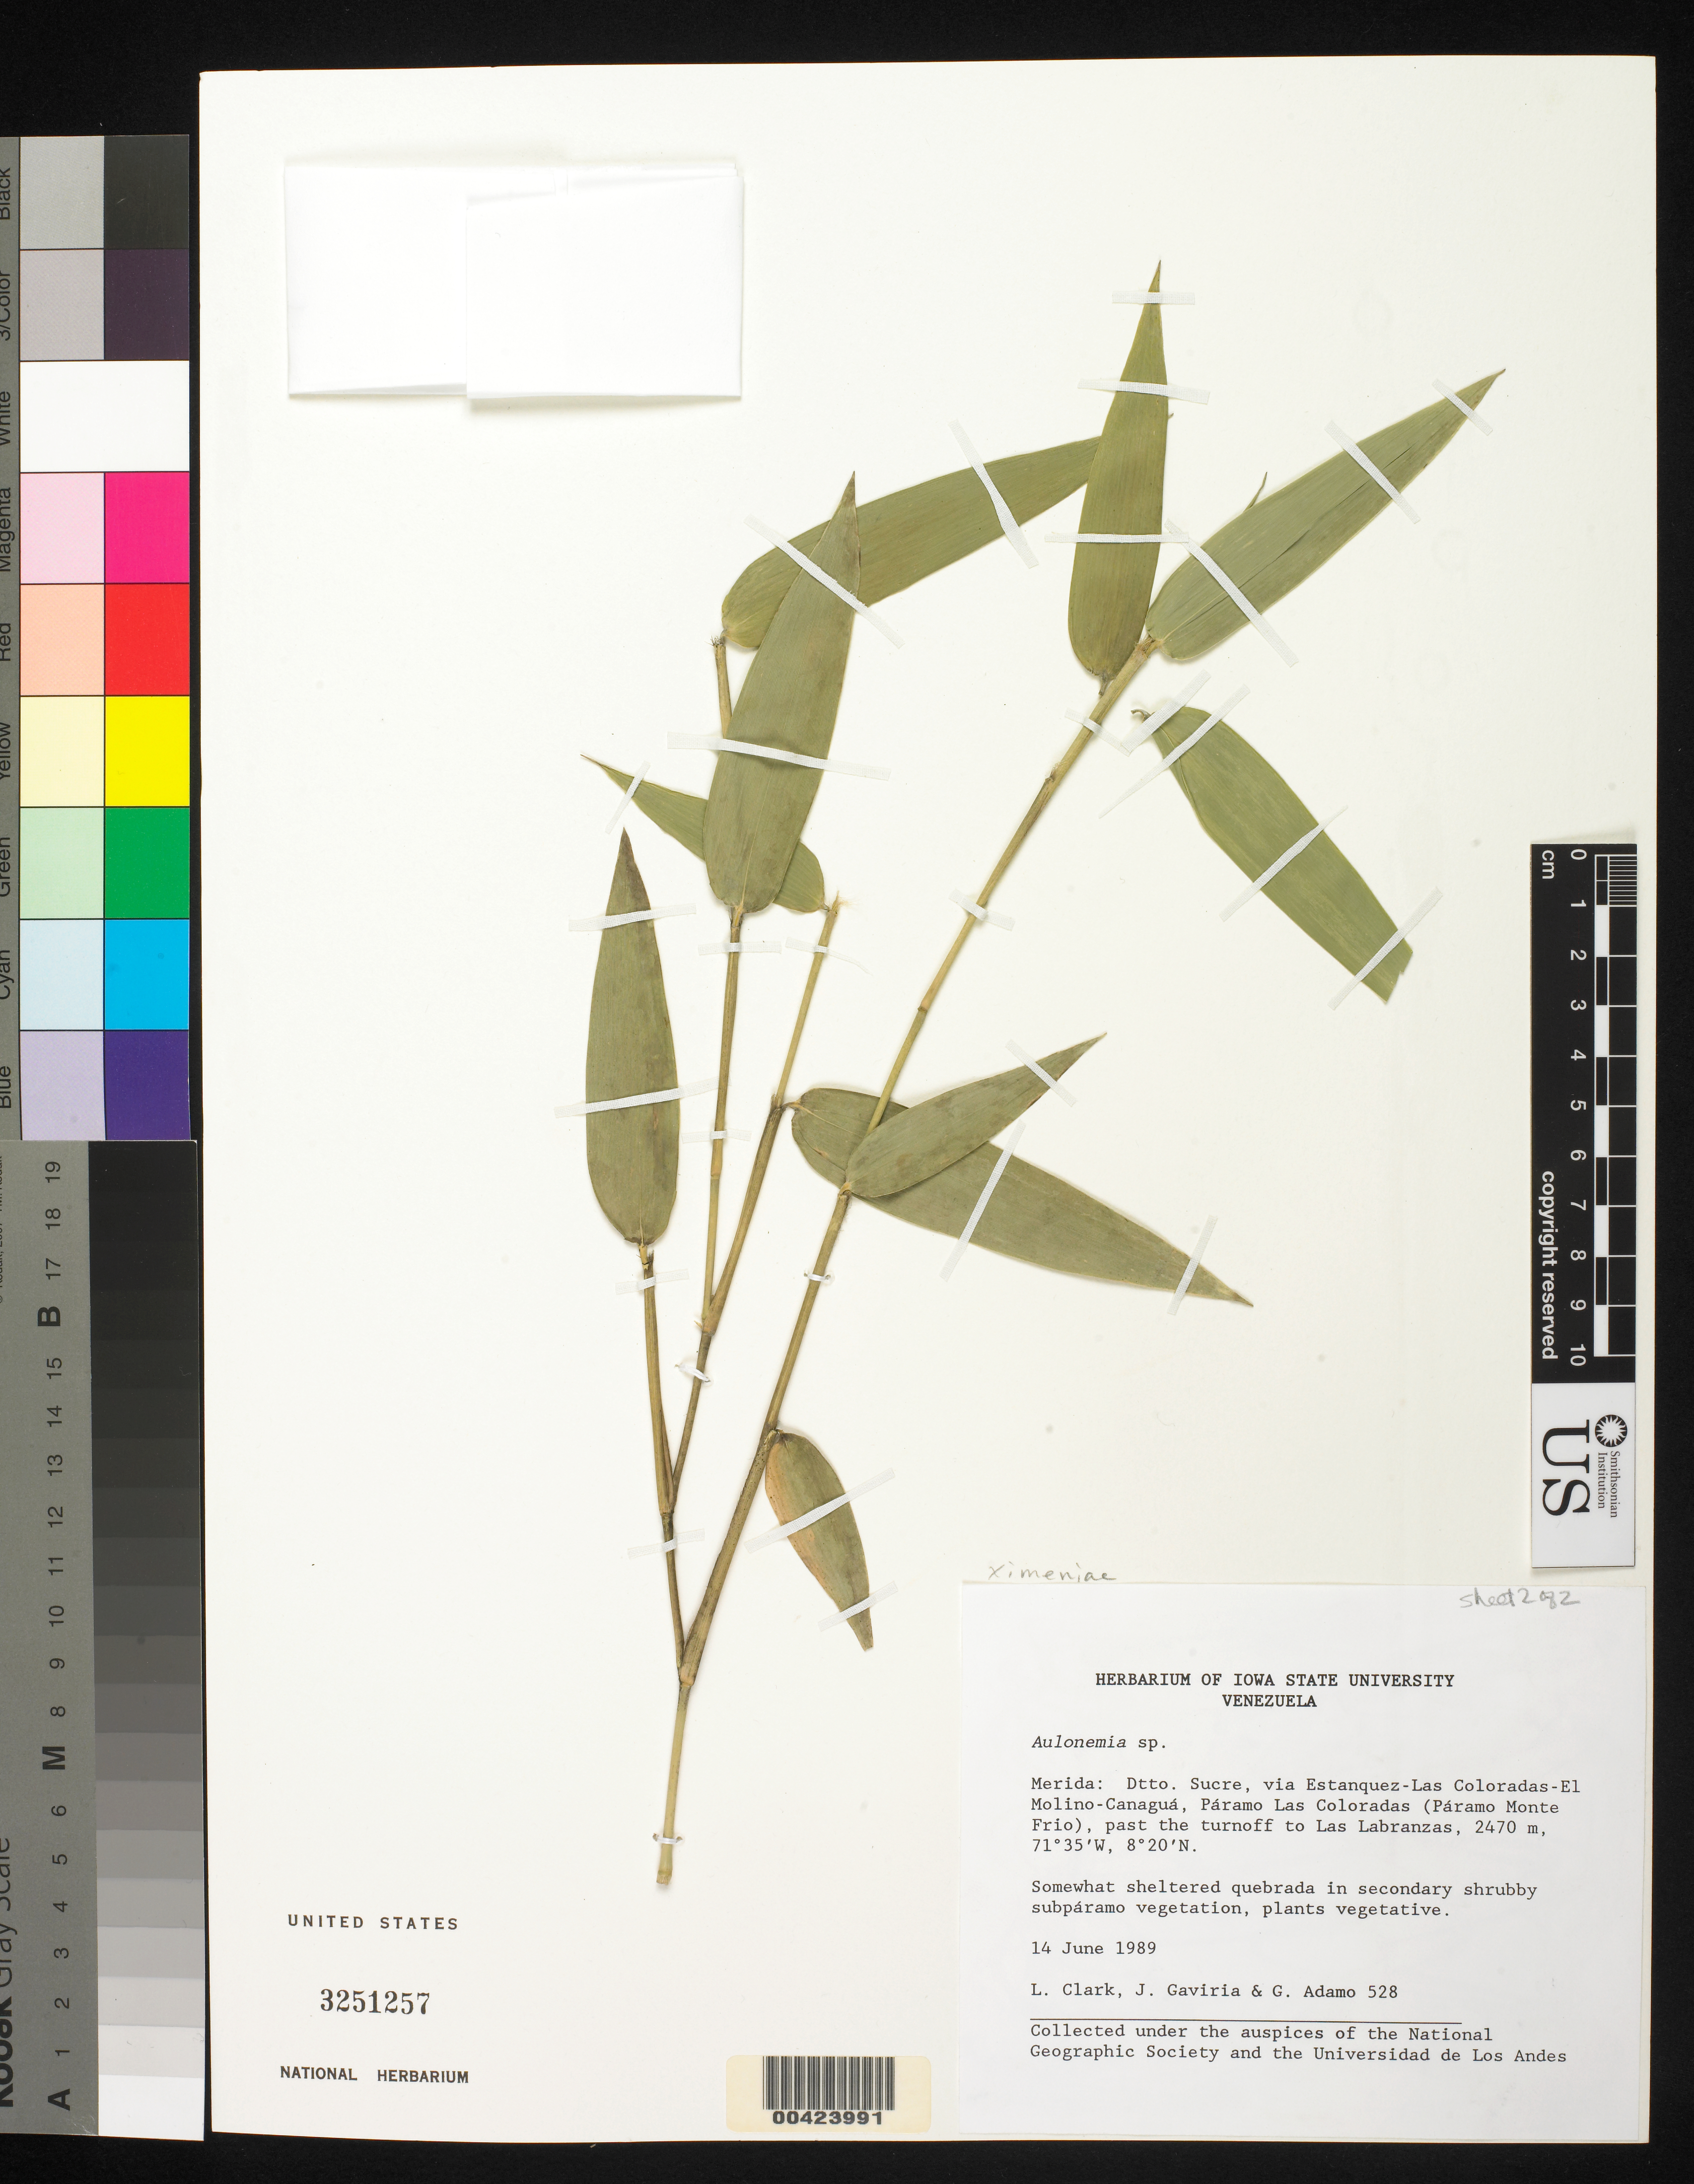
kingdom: Plantae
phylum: Tracheophyta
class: Liliopsida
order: Poales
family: Poaceae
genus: Aulonemia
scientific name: Aulonemia ximenae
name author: L.G. Clark et al.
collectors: L. G. Clark, J. Gaviria & G. Adamo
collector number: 528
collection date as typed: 14 Jun 1989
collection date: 1989-06-14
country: Venezuela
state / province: Mérida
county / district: Sucre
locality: Paramo Las Coloradas, below; via Estanquez - Las Coloradas - El Molino - Canagua, past the turnoff to Las Labranzas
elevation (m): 2470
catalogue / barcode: US 3251257